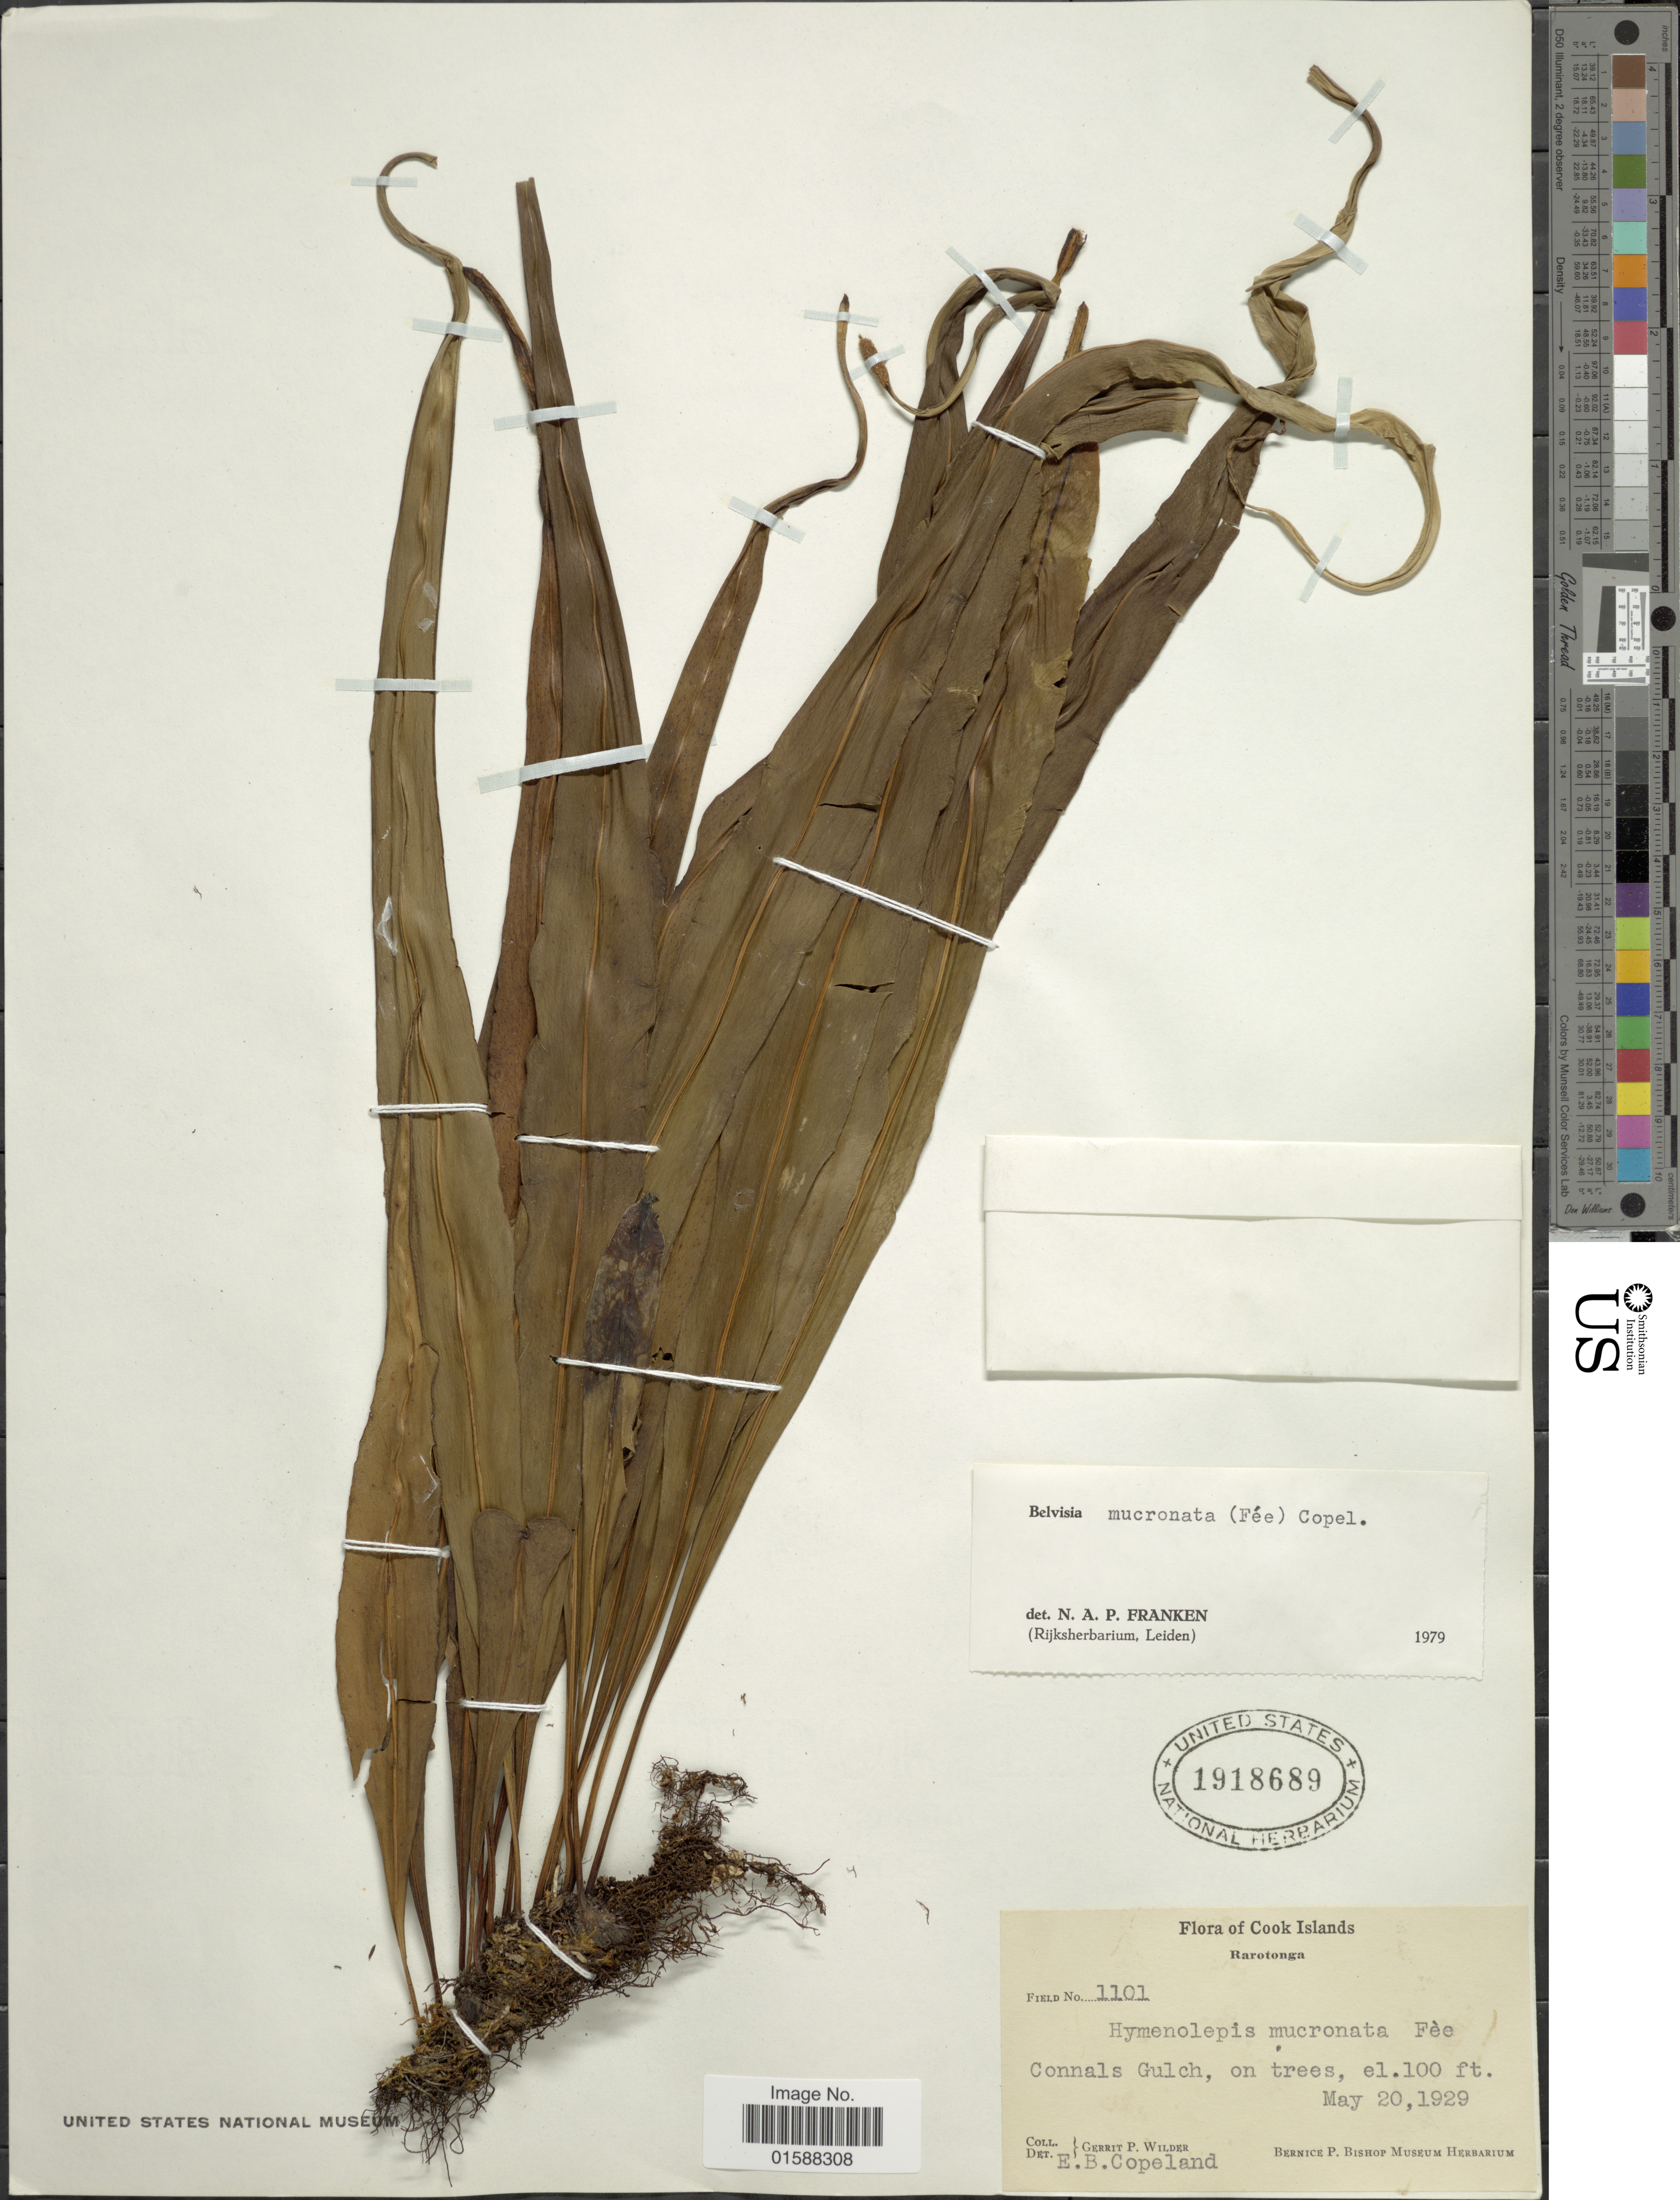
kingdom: Plantae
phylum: Tracheophyta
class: Polypodiopsida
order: Polypodiales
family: Polypodiaceae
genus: Lepisorus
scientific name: Lepisorus mucronatus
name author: (Fée) Li S. Wang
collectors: G. Wilder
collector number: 1101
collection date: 1929-05-20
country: Cook Islands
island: Rarotonga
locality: Rarotonga. Connals Gulch, on trees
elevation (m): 30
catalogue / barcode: US 1918689